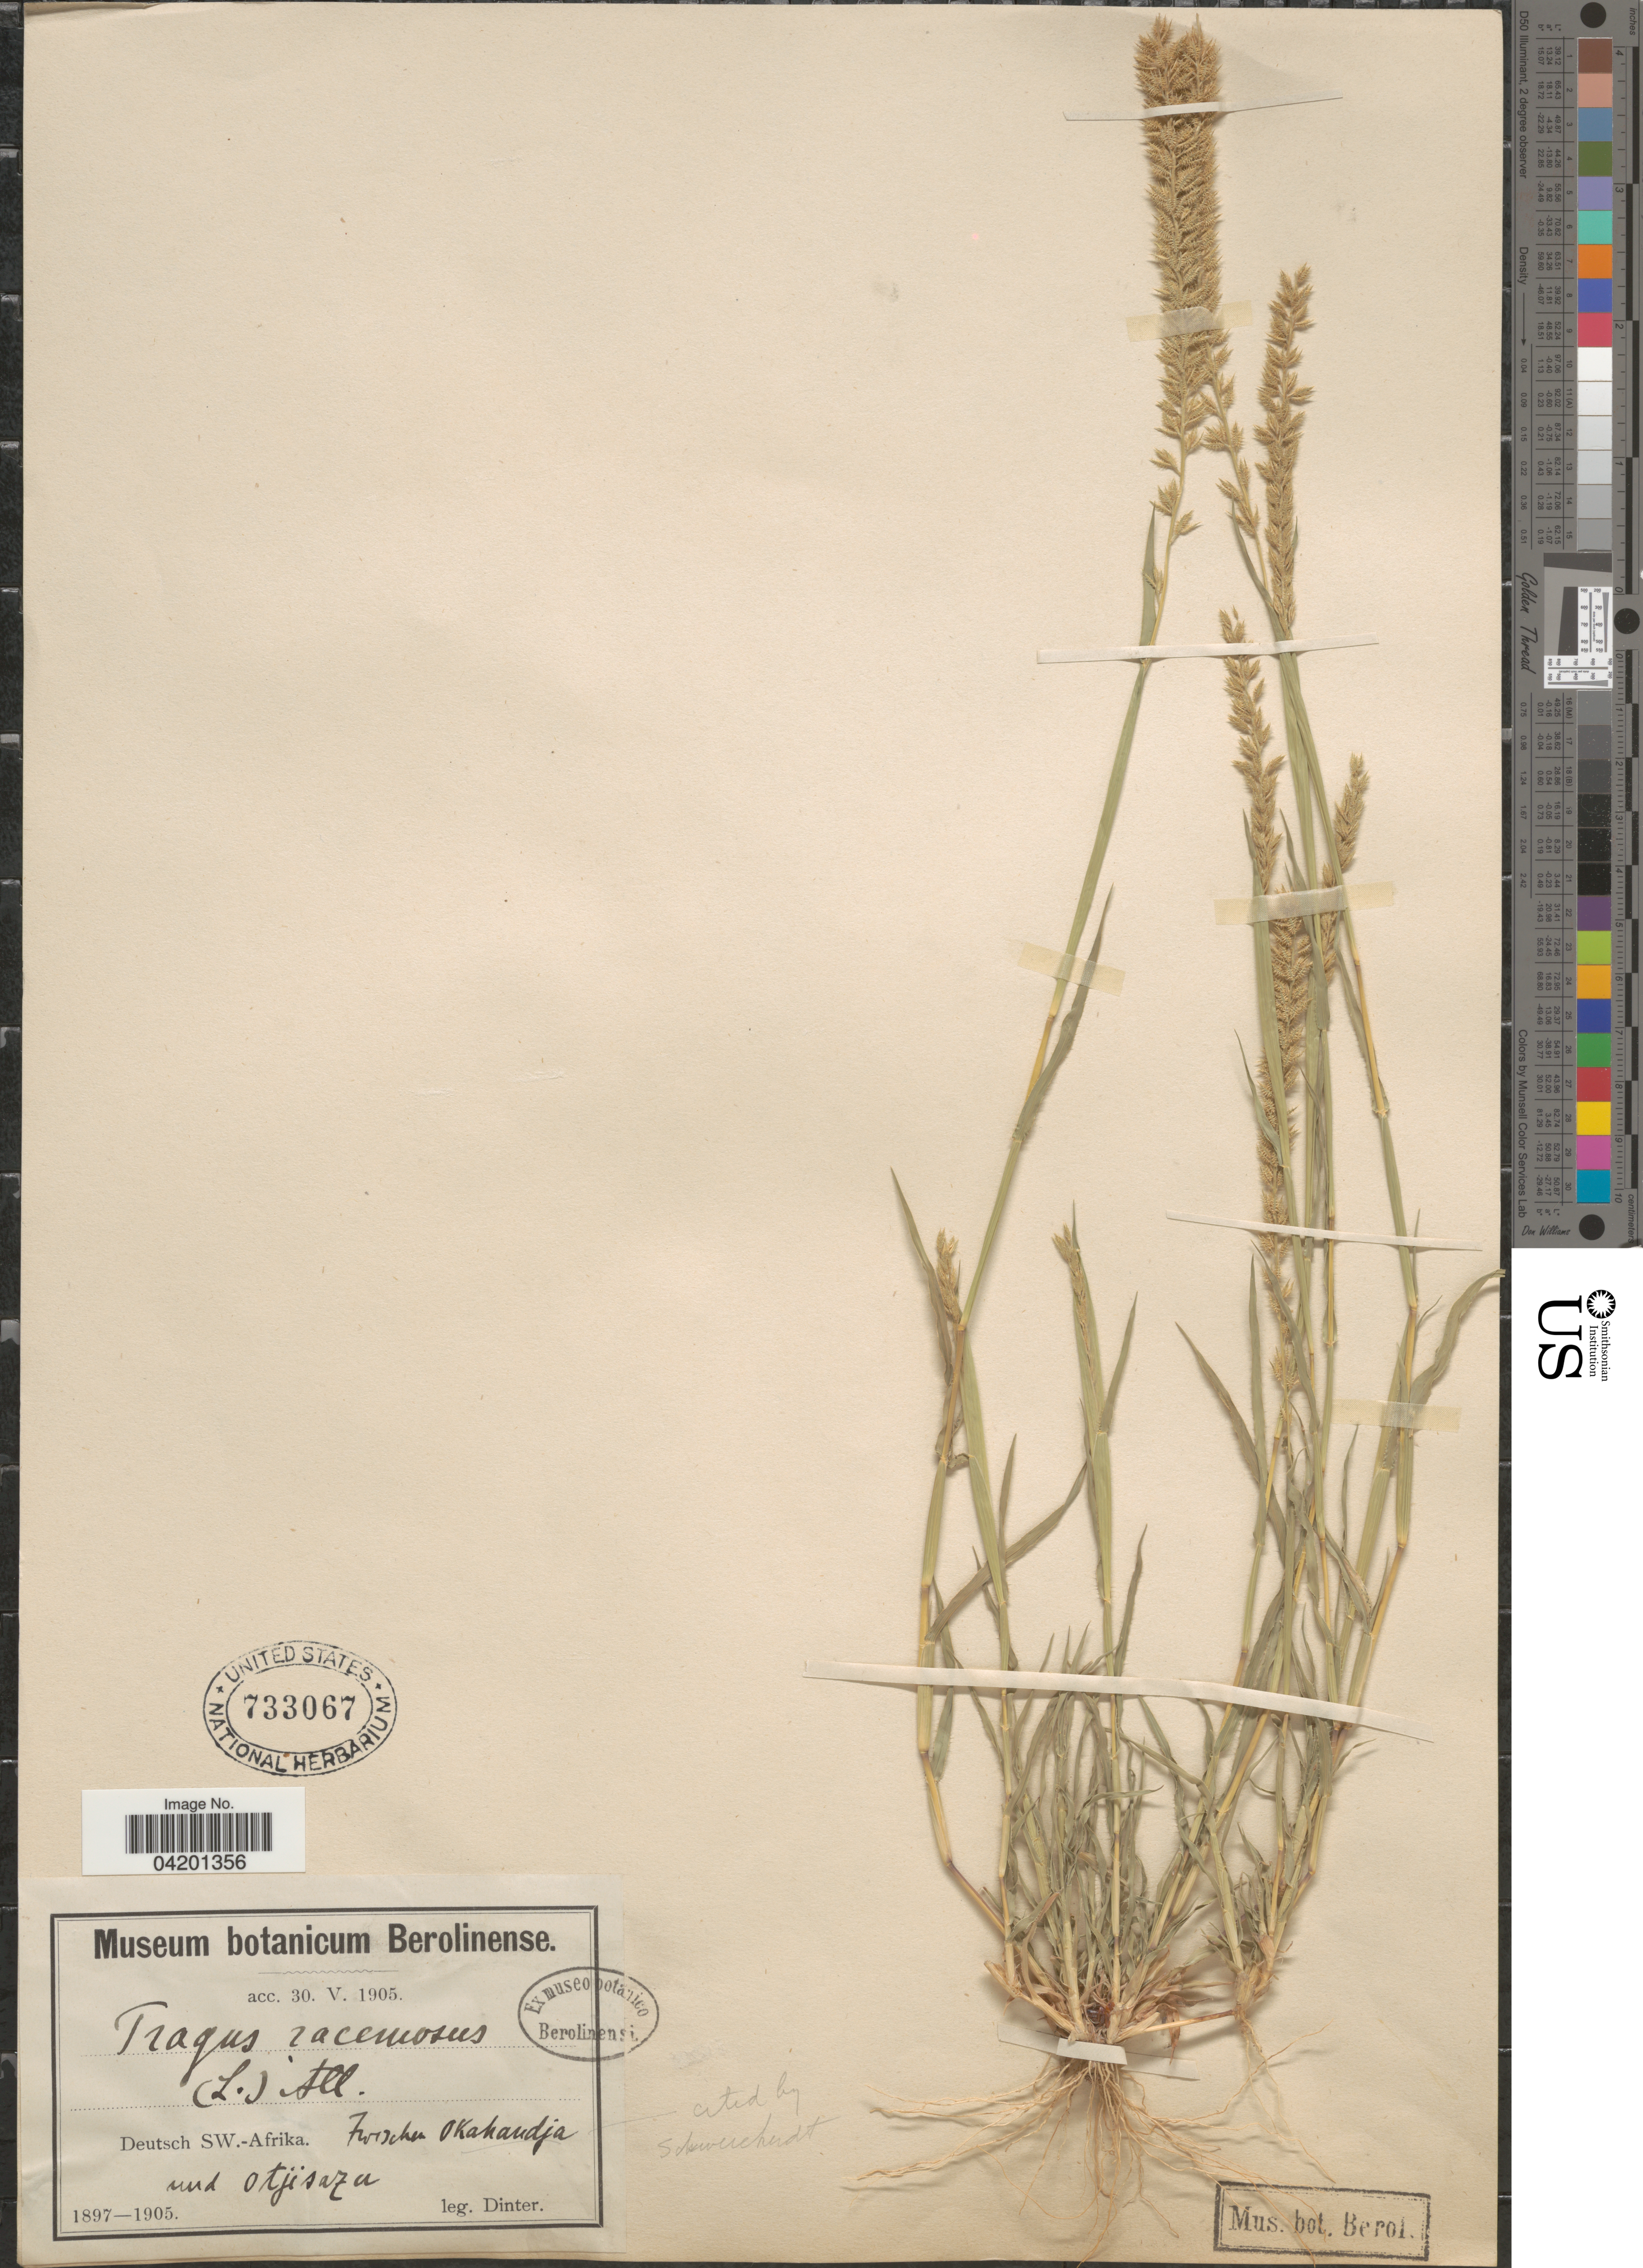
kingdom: Plantae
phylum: Tracheophyta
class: Liliopsida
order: Poales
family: Poaceae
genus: Tragus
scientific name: Tragus racemosus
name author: (L.) All.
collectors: Dinter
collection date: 1897/1905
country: Namibia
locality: Deutsch SW.-Afrika. Zwischen Okahandja und Otjisazu.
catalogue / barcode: US 733067